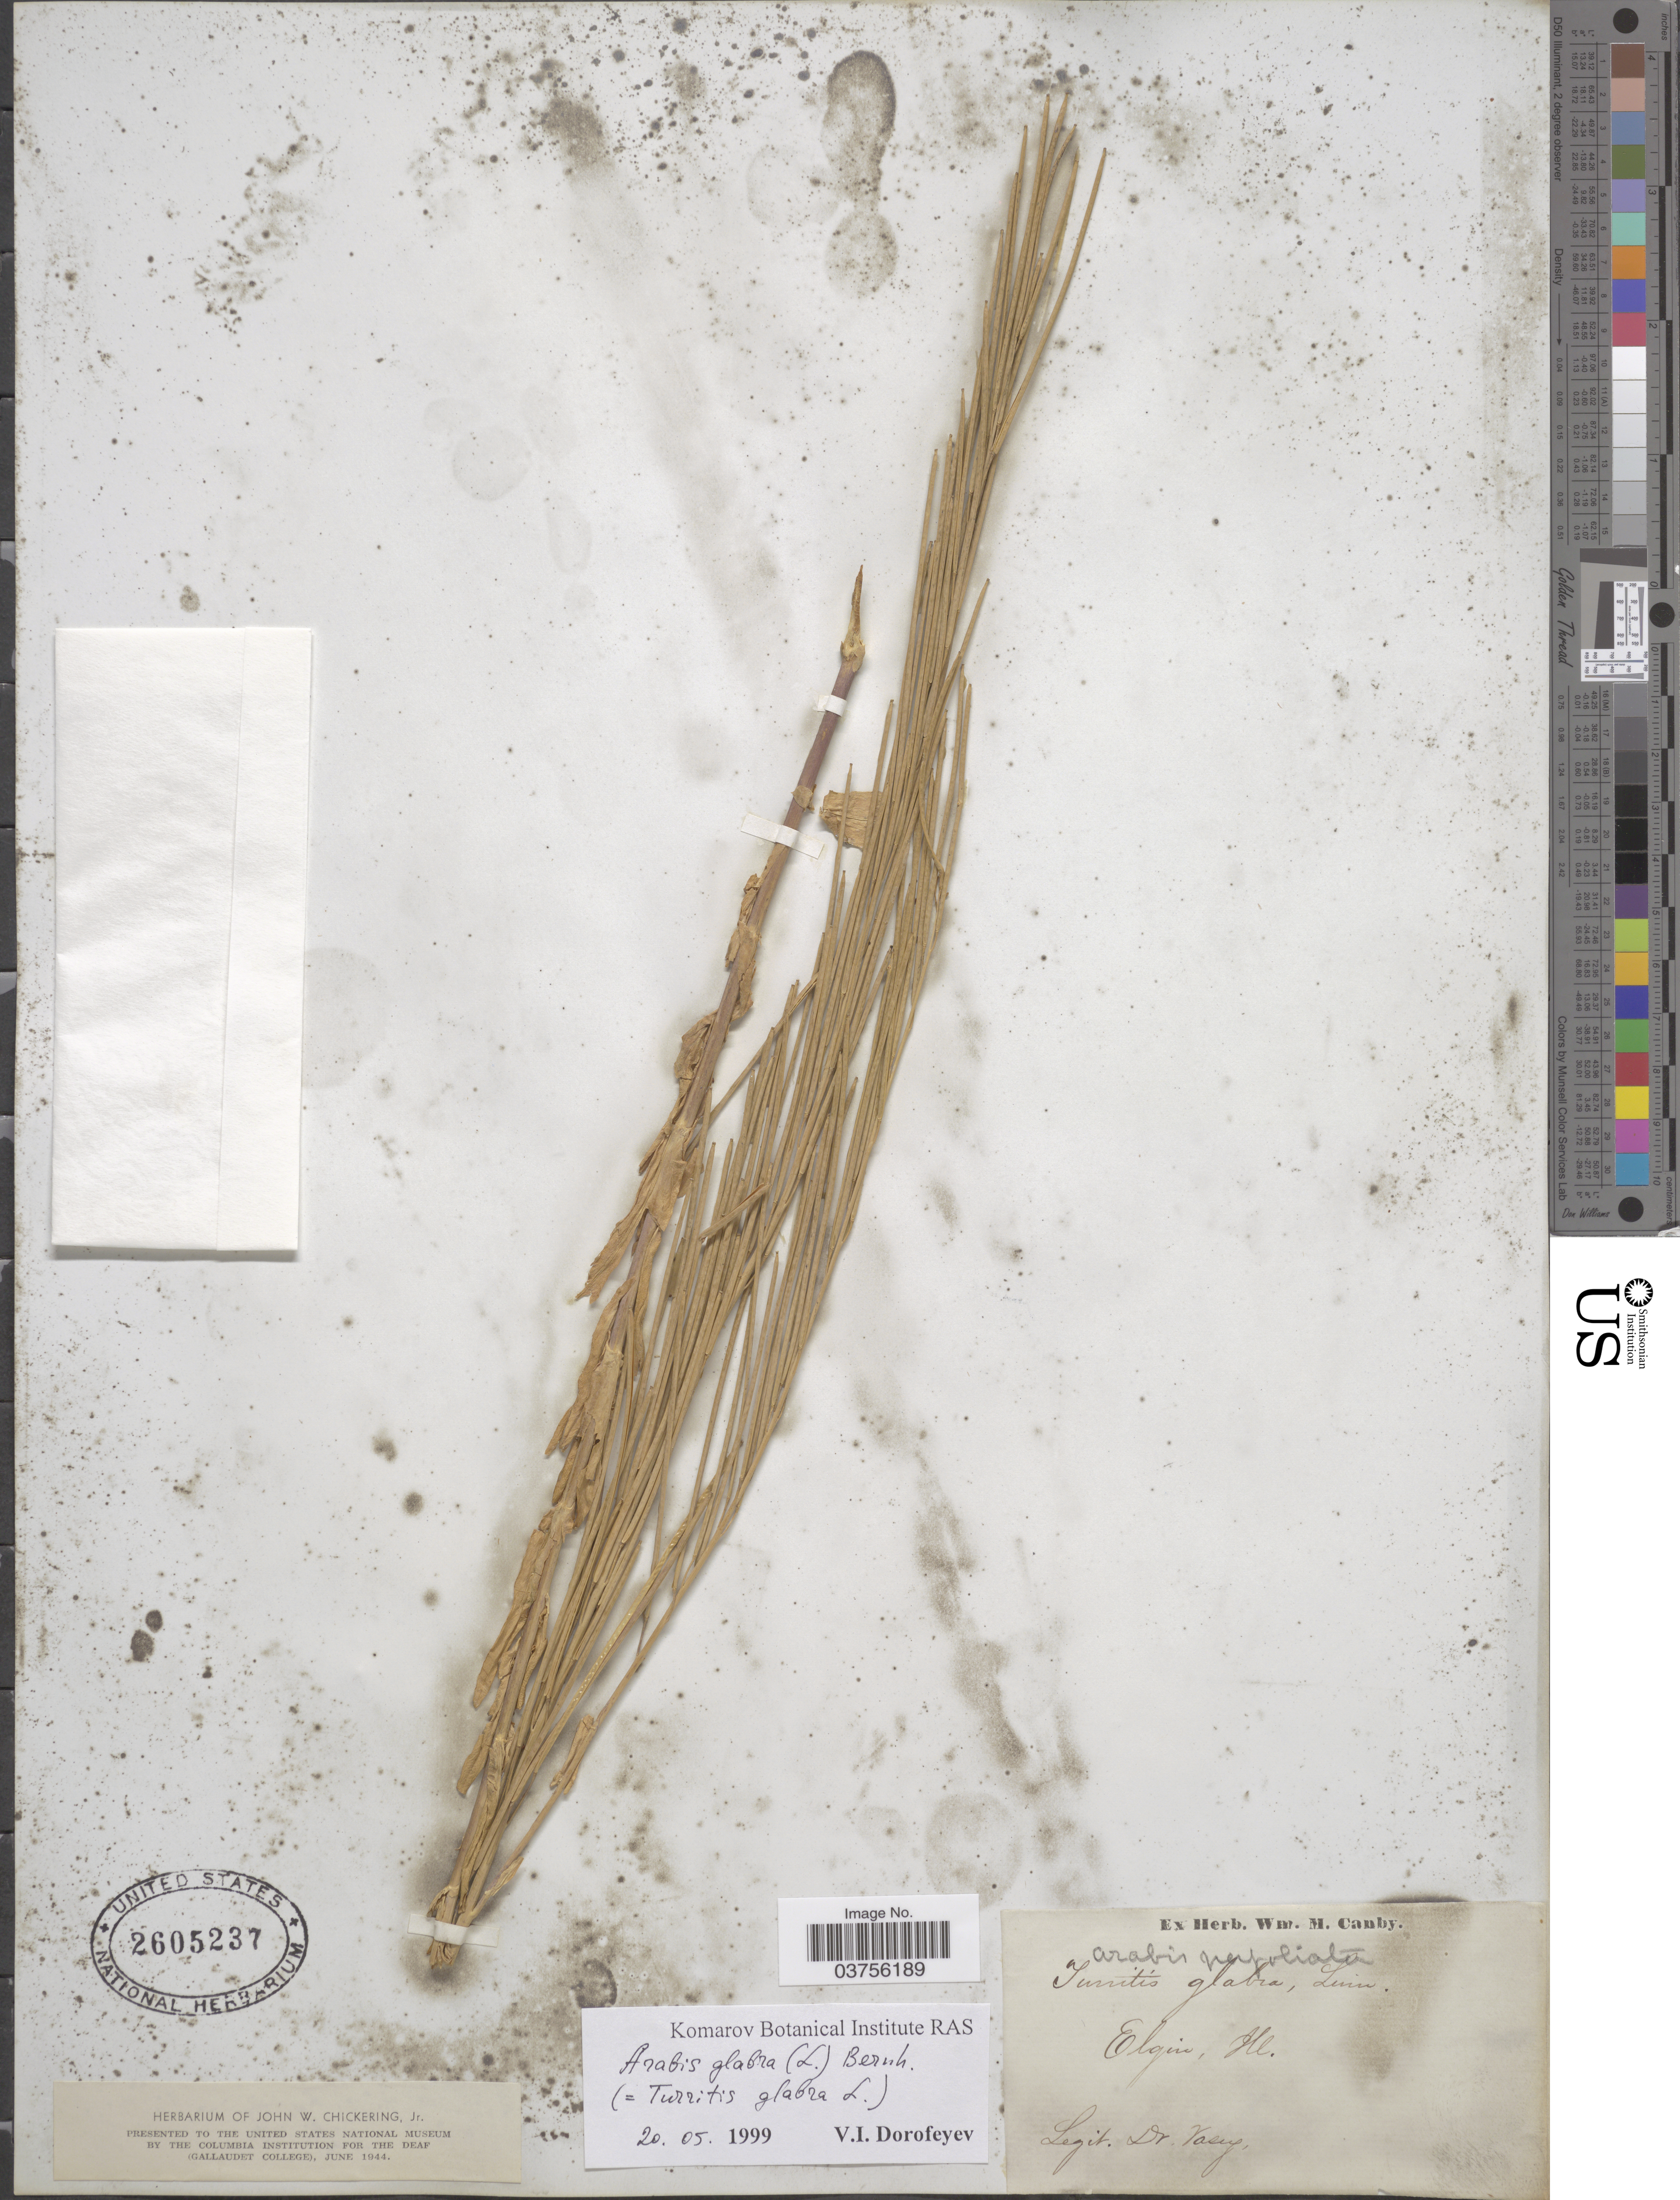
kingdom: Plantae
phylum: Tracheophyta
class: Magnoliopsida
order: Brassicales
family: Brassicaceae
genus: Turritis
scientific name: Turritis glabra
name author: L.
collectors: Vasey, --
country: United States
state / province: Illinois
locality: Elgin.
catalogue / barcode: US 2605237